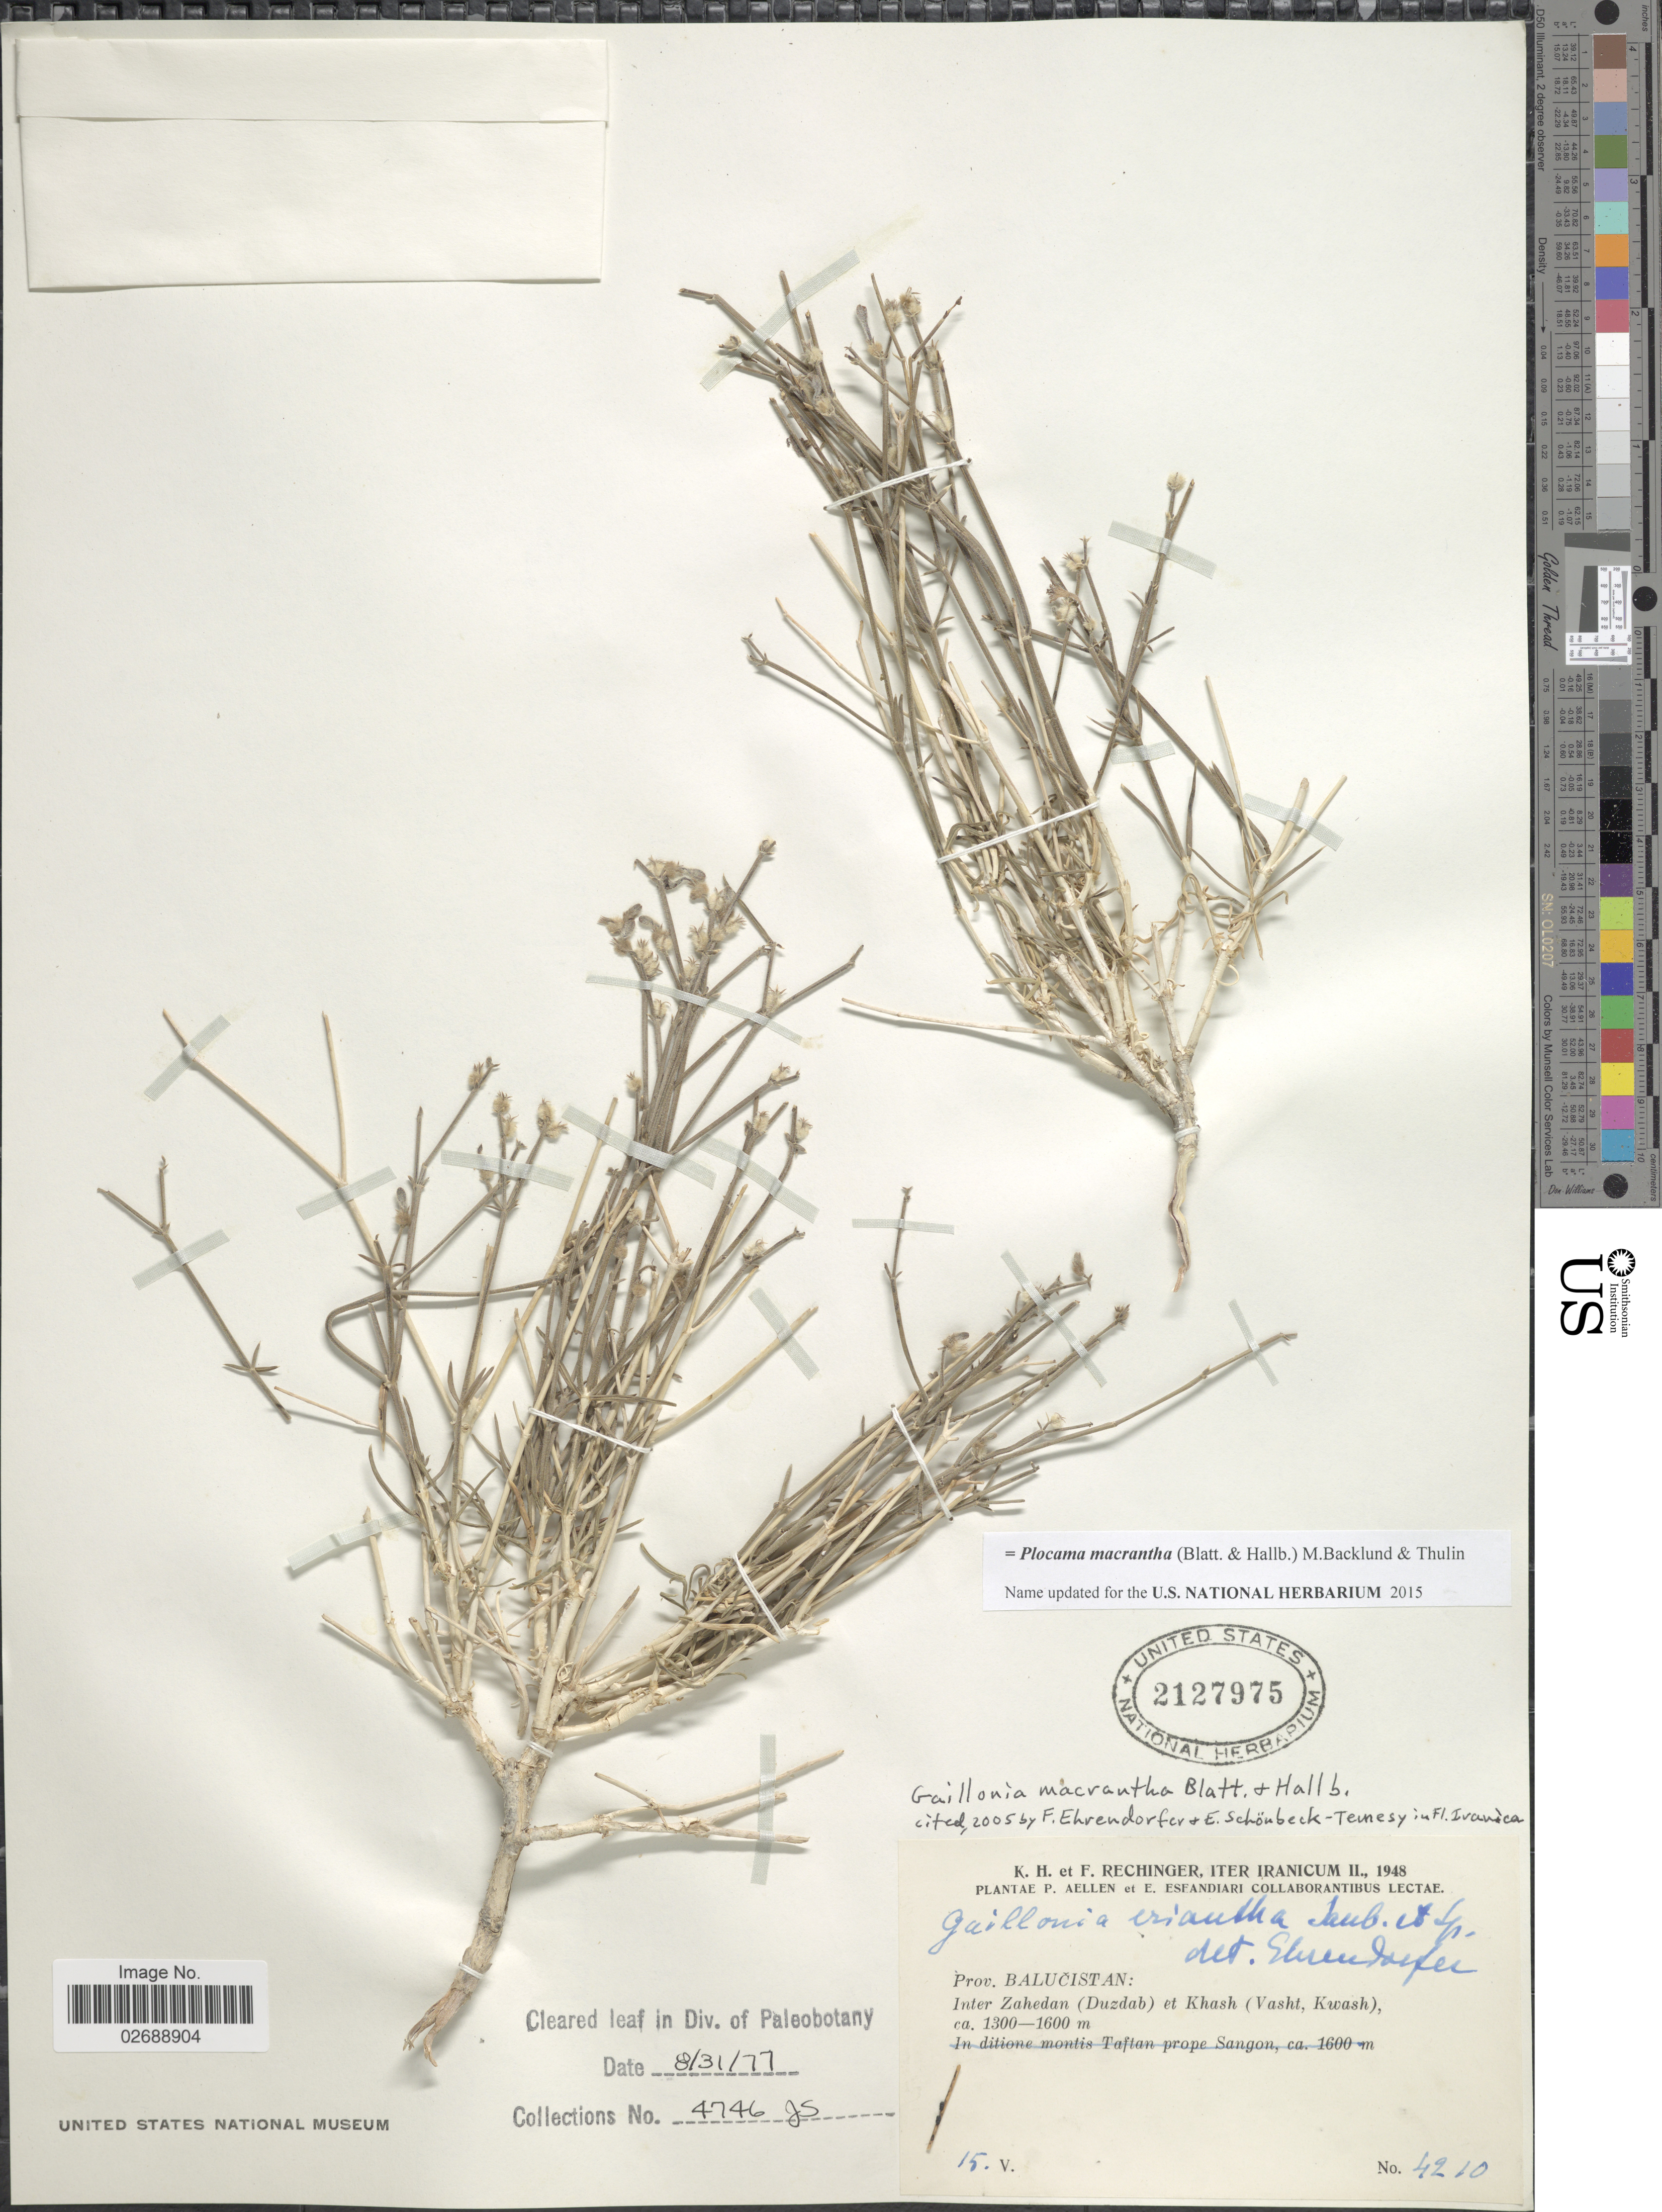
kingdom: Plantae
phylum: Tracheophyta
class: Magnoliopsida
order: Gentianales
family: Rubiaceae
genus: Plocama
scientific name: Plocama macrantha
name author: (Blatt. & Hallb.) M.Backlund & Thulin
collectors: K. H. Rechinger & F. Rechinger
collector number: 4210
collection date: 1948-05-15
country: Iran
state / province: Sistan and Baluchistan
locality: Prov. Balucistan. Inter Zahedan (Duzdab) et Khash (Vasht, Kwash)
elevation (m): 1300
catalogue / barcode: US 2127975